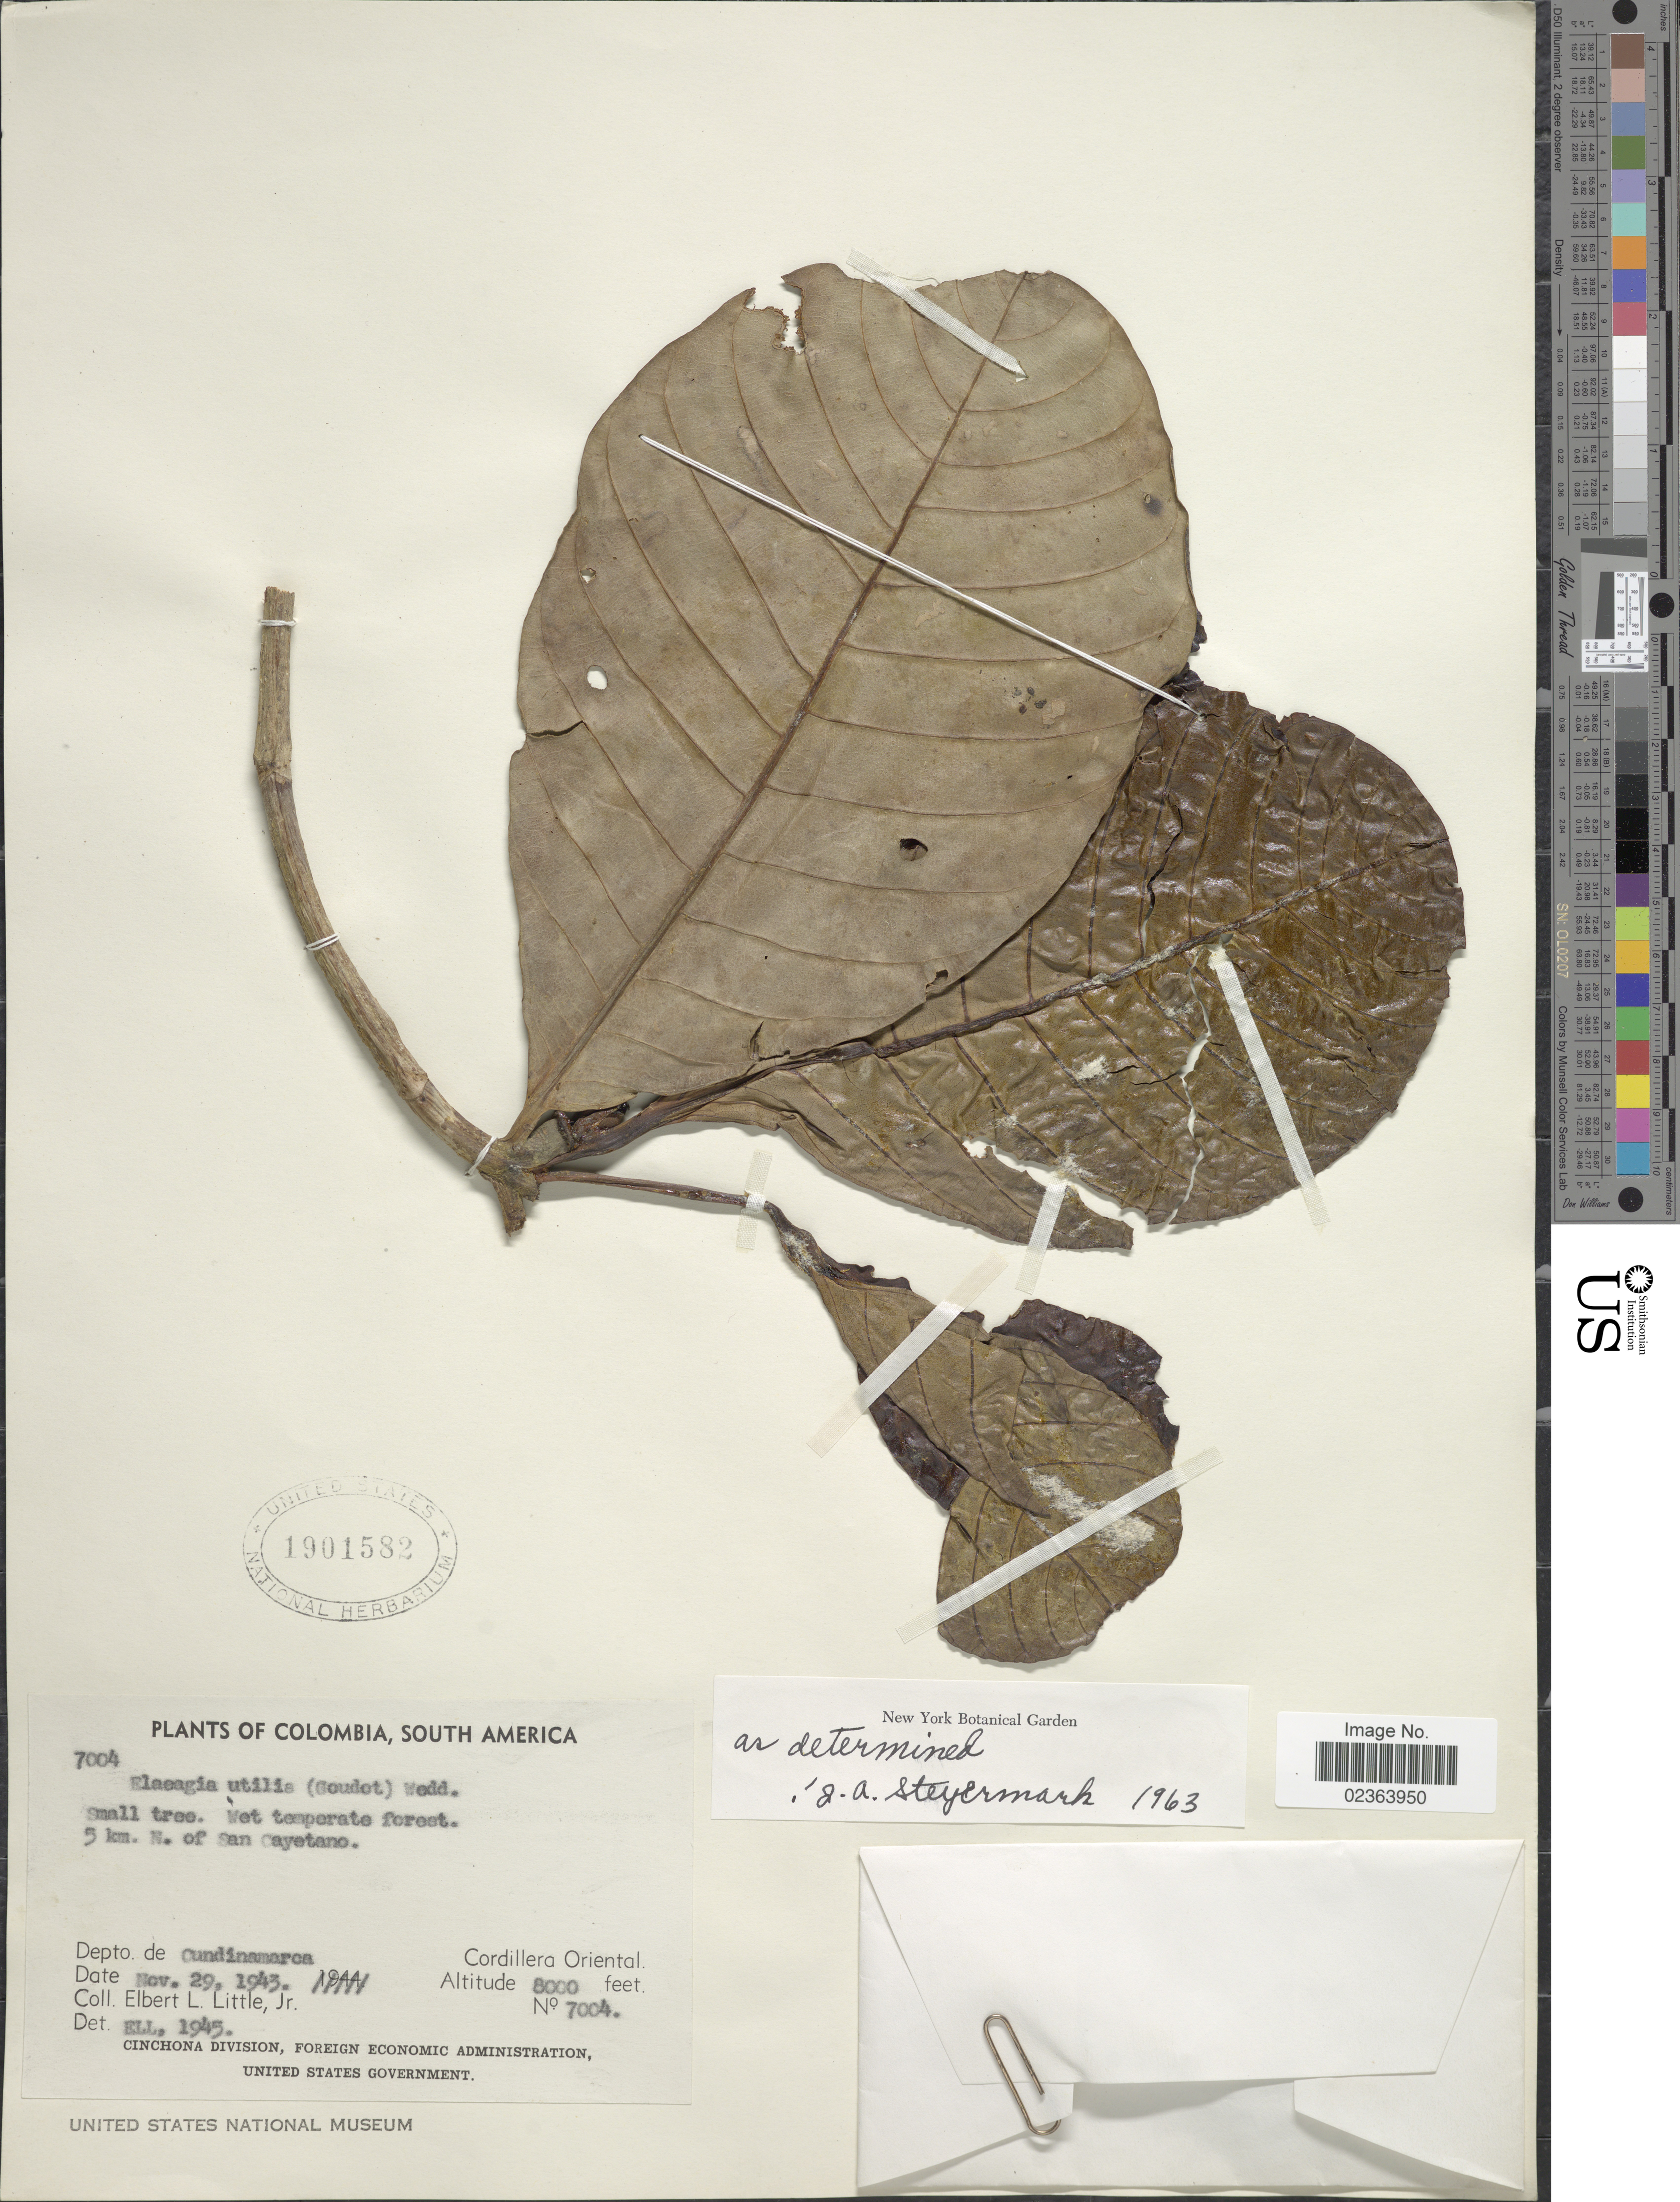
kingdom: Plantae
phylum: Tracheophyta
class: Magnoliopsida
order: Gentianales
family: Rubiaceae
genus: Elaeagia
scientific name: Elaeagia utilis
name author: (Goudot) Wedd.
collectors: E. L. Little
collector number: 7004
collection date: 1943-11-29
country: Colombia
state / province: Cundinamarca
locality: Depto. de Cundinamarca, Cordillera Oriental, 5 km. N. of San Cayetano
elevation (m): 2438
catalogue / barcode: US 1901582